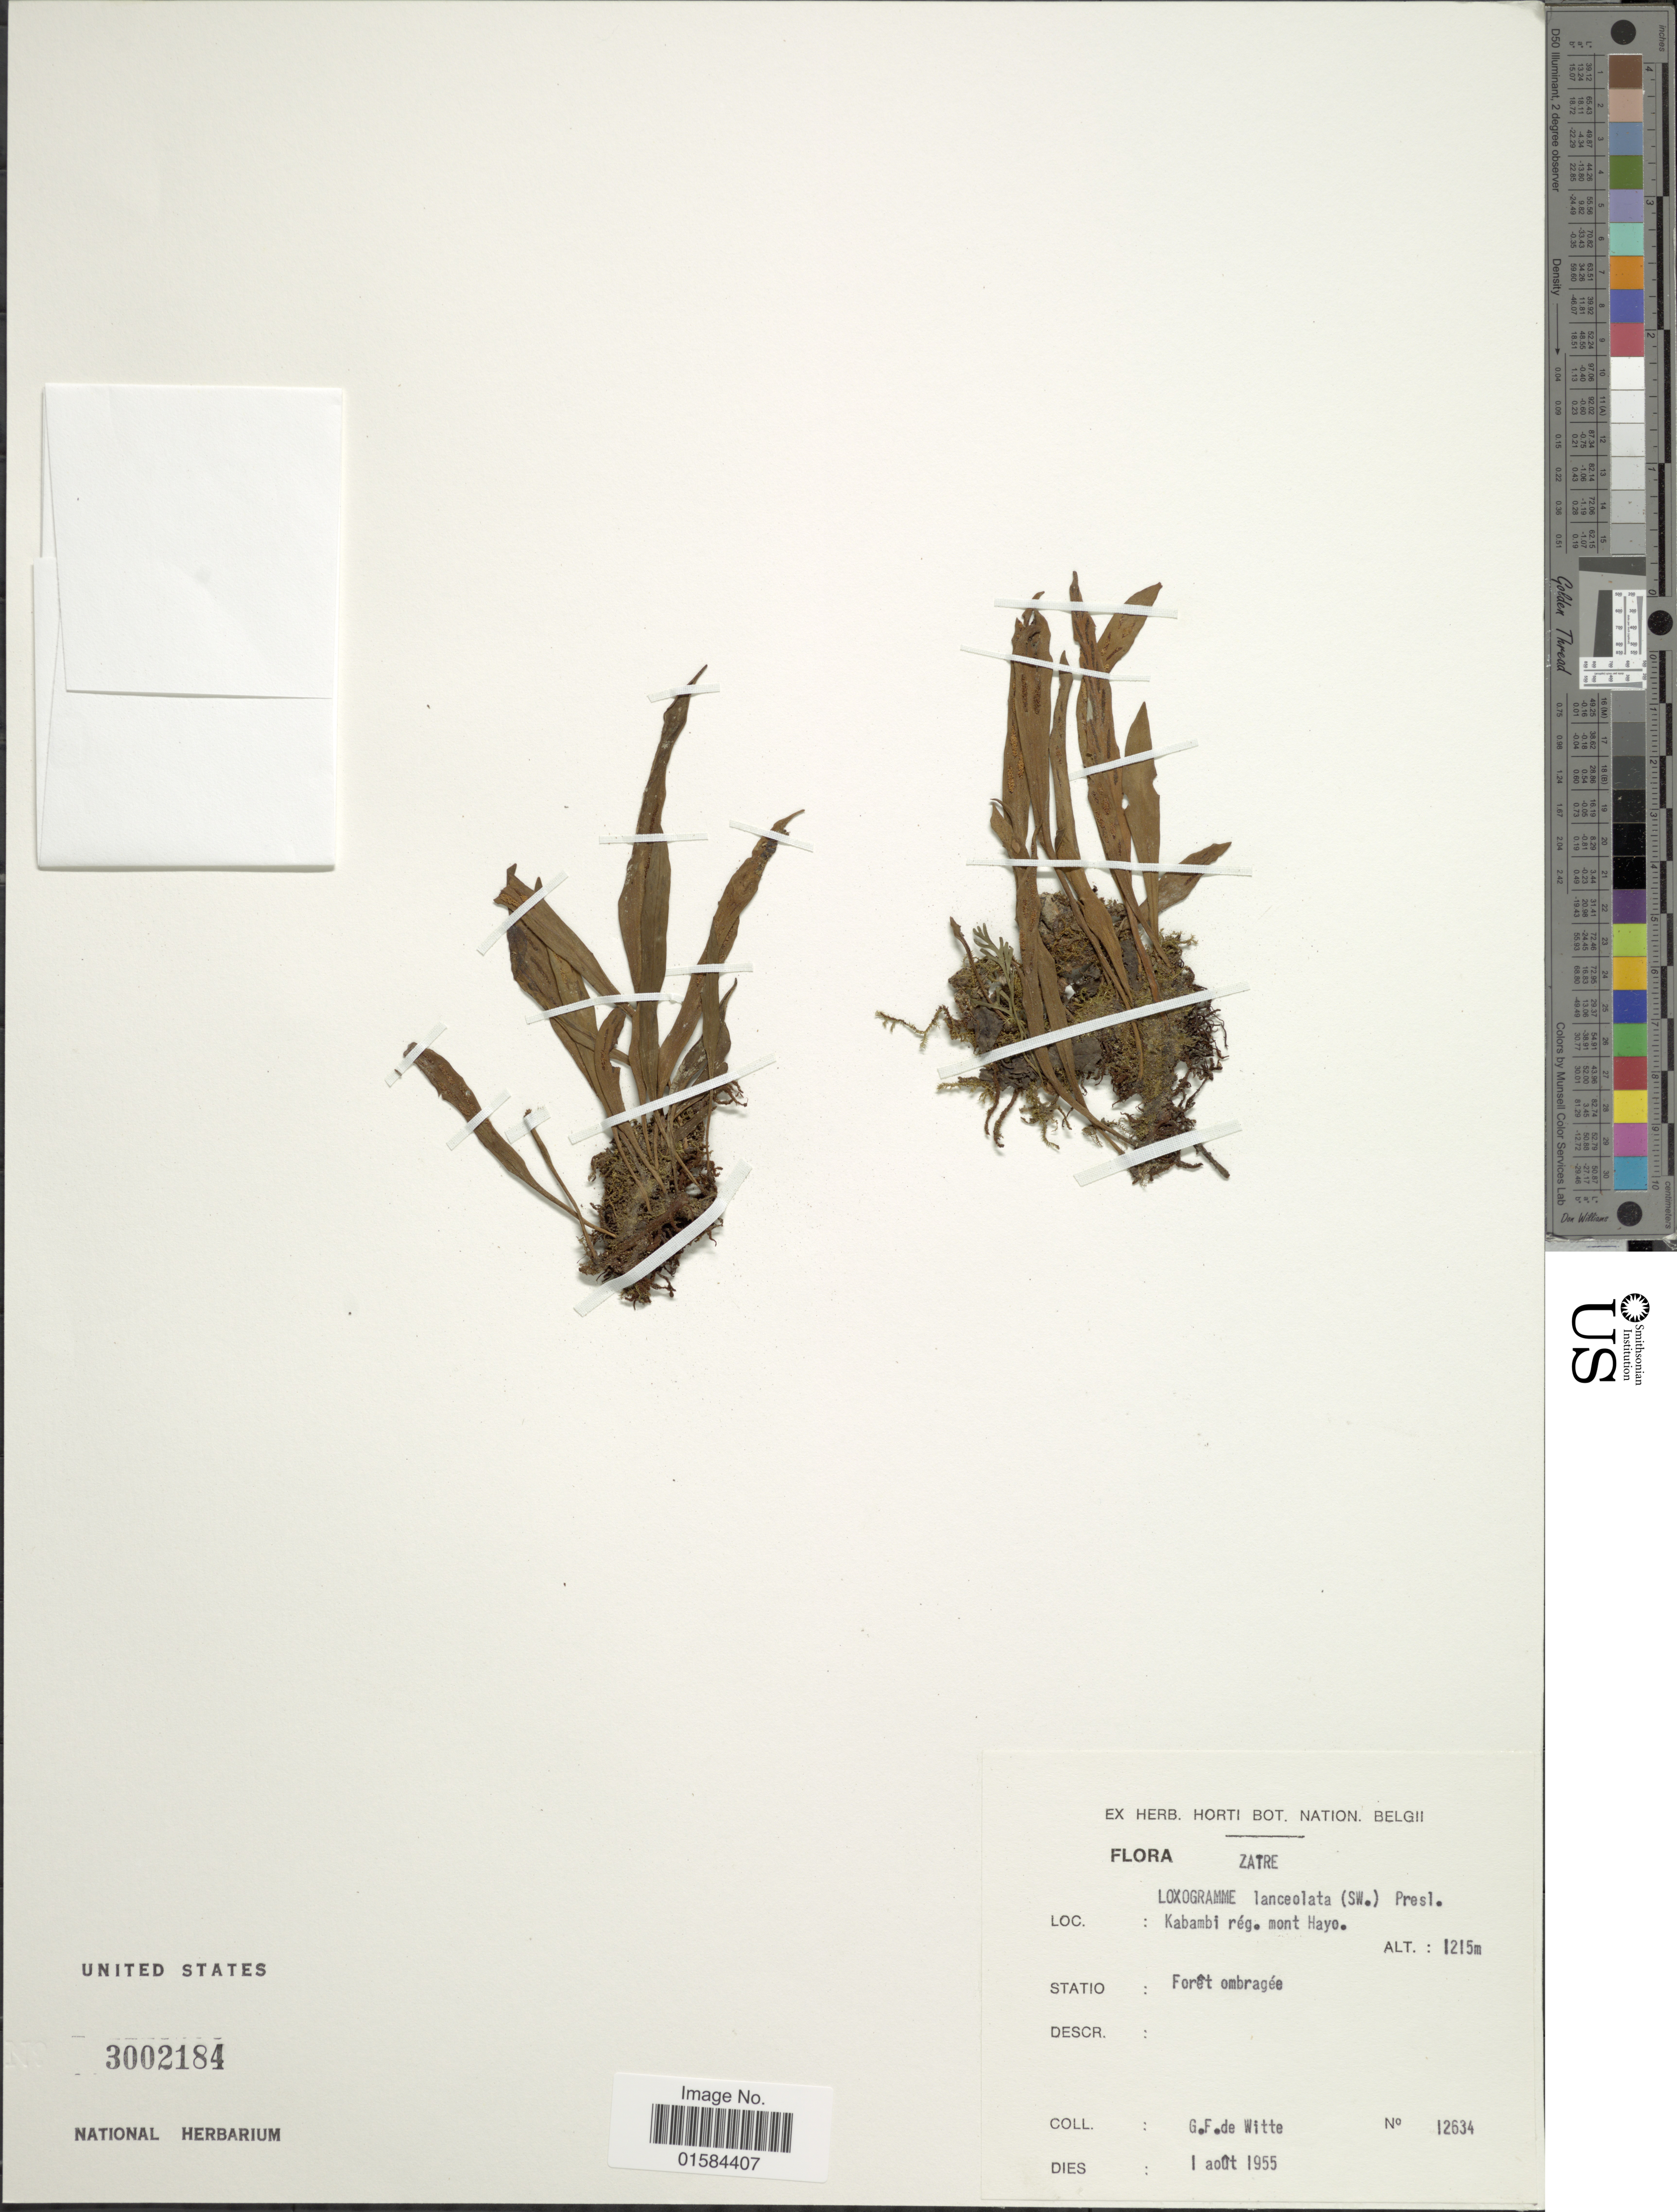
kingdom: Plantae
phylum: Tracheophyta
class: Polypodiopsida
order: Polypodiales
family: Polypodiaceae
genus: Loxogramme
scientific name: Loxogramme lanceolata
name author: (Sw.) C. Presl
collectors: G. F. Witte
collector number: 12634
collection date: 1955-08-01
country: Congo, Democratic Republic of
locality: Zaire, Kabambi reg. mont Hayo, foret ombragee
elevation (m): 1215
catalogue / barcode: US 3002184